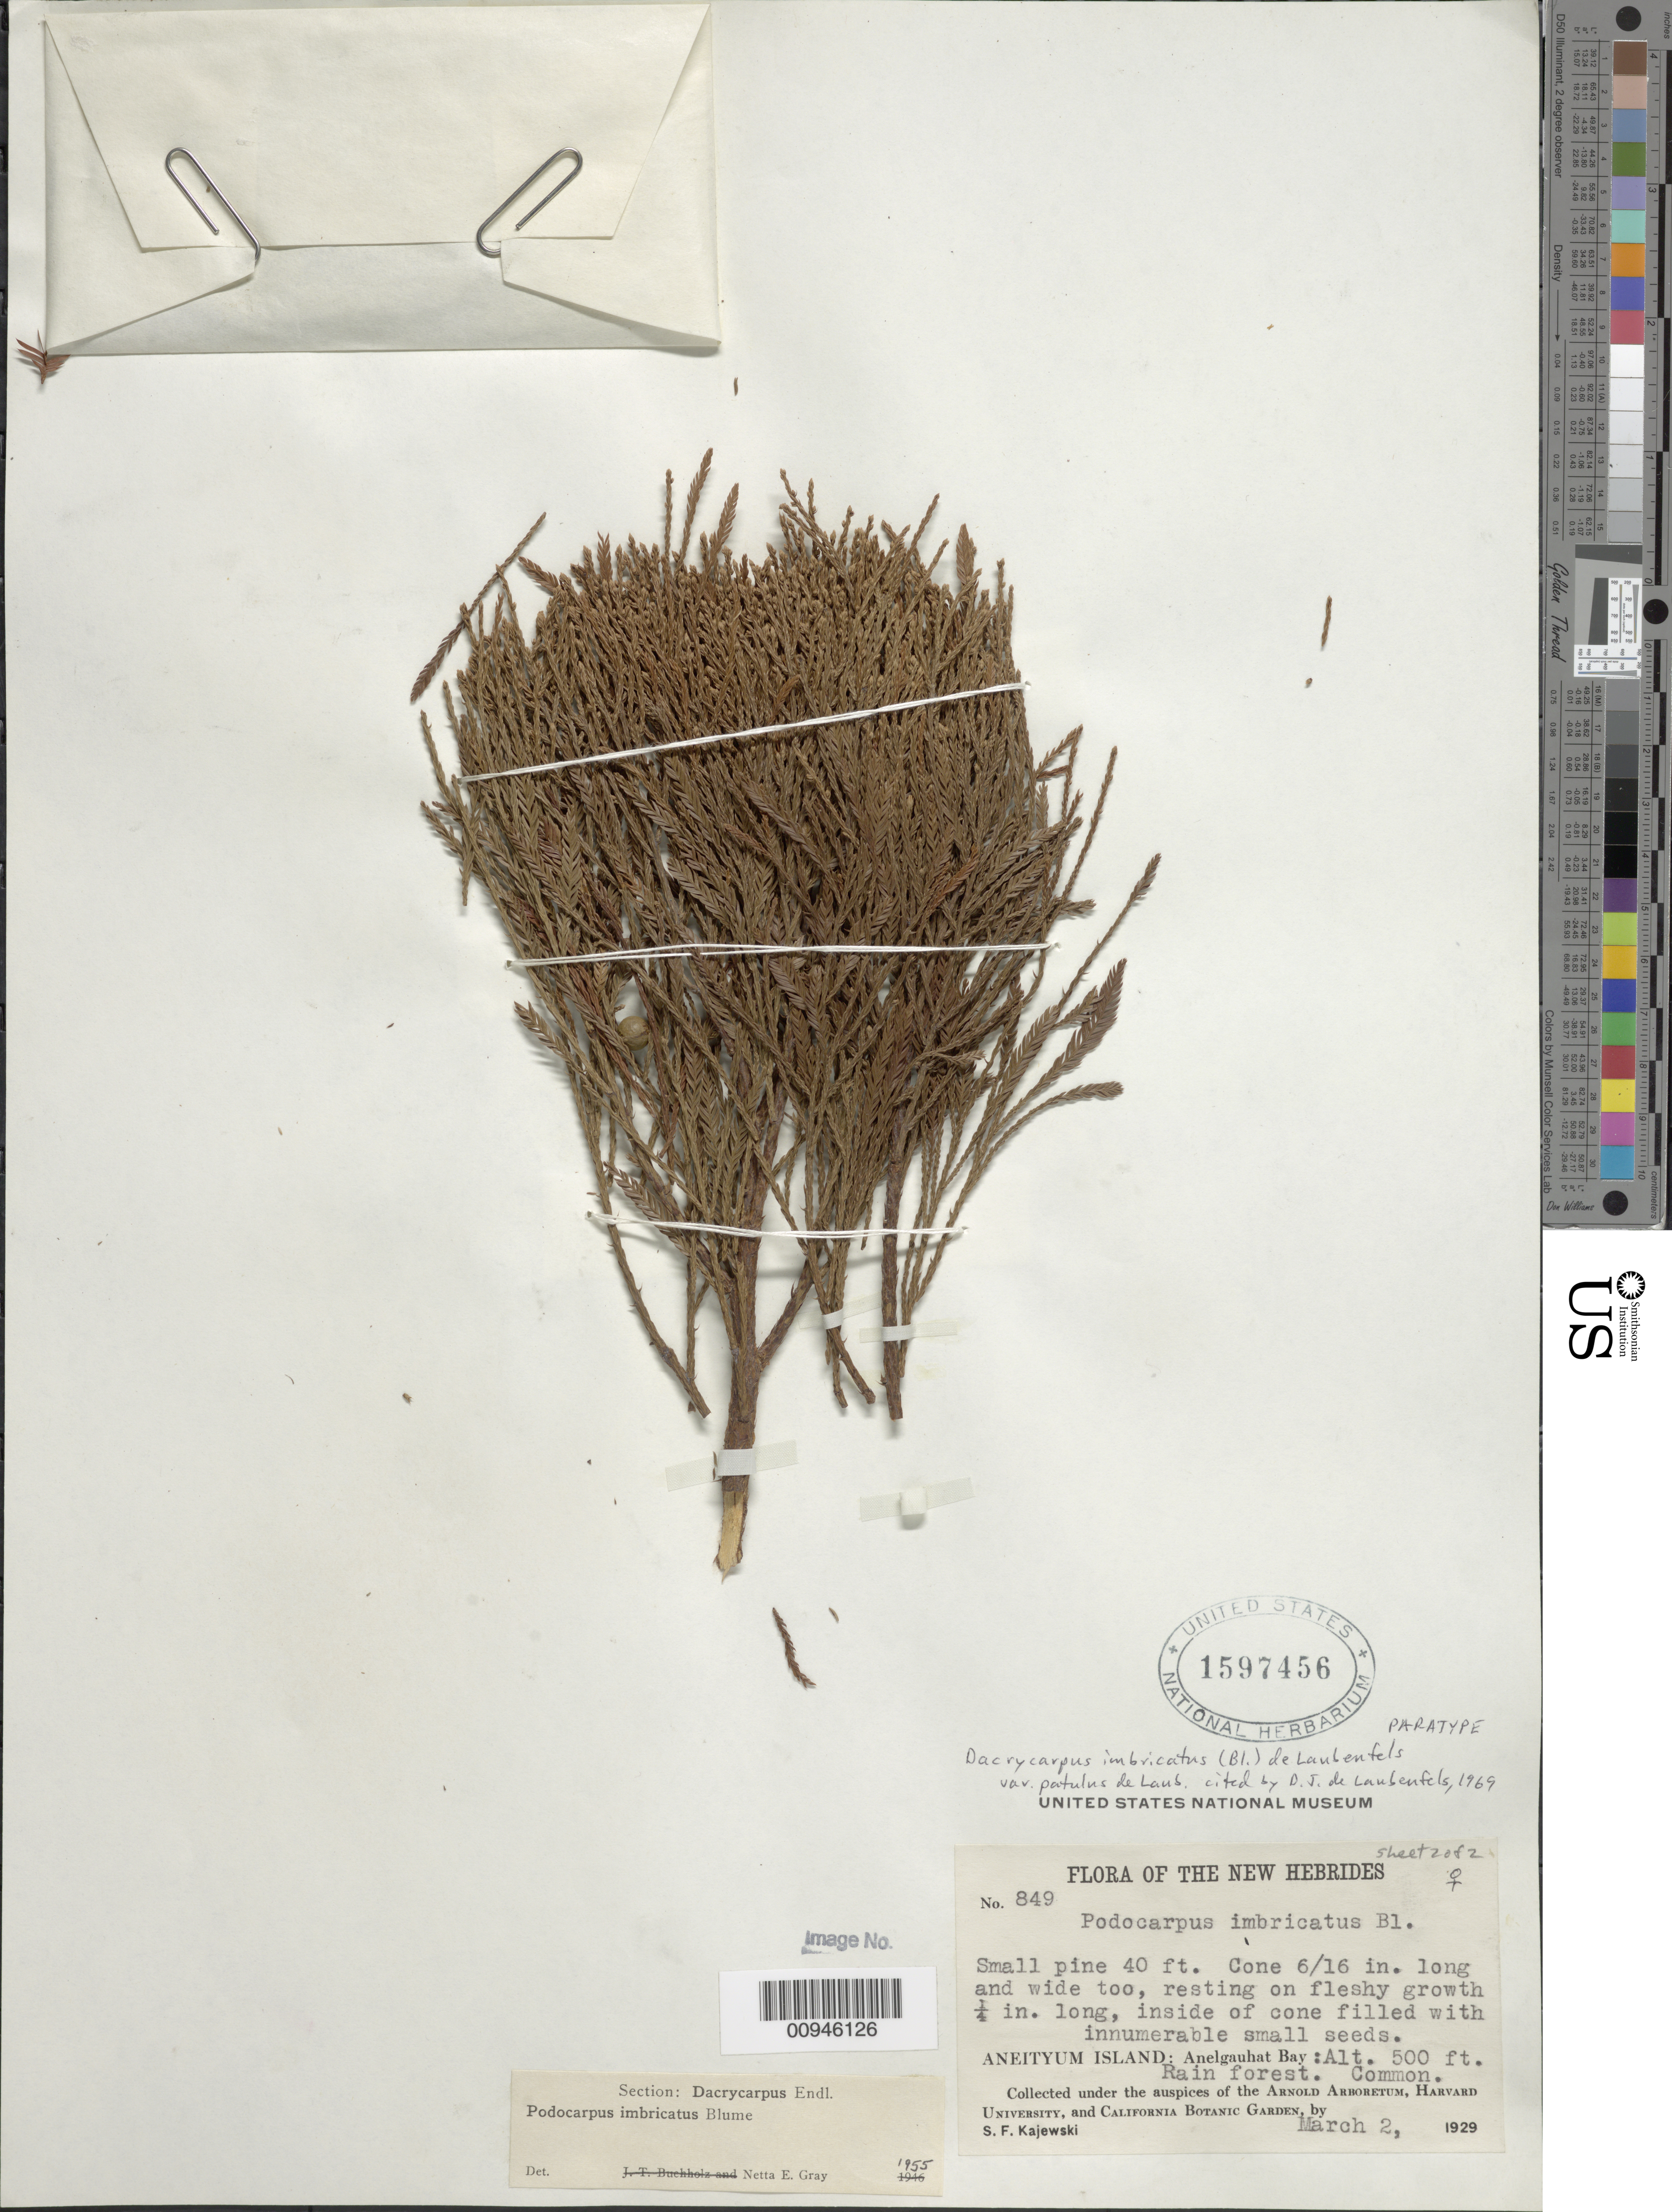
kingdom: Plantae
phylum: Tracheophyta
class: Pinopsida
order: Pinales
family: Podocarpaceae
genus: Dacrycarpus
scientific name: Dacrycarpus imbricatus var. patulus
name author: de Laub.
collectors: S. Kajewski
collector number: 849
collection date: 1929-03-02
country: Vanuatu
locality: The New Hebrides Aneityum Island: Anelgauhat Bay, Rain forest, Common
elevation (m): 152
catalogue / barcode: US 1597456